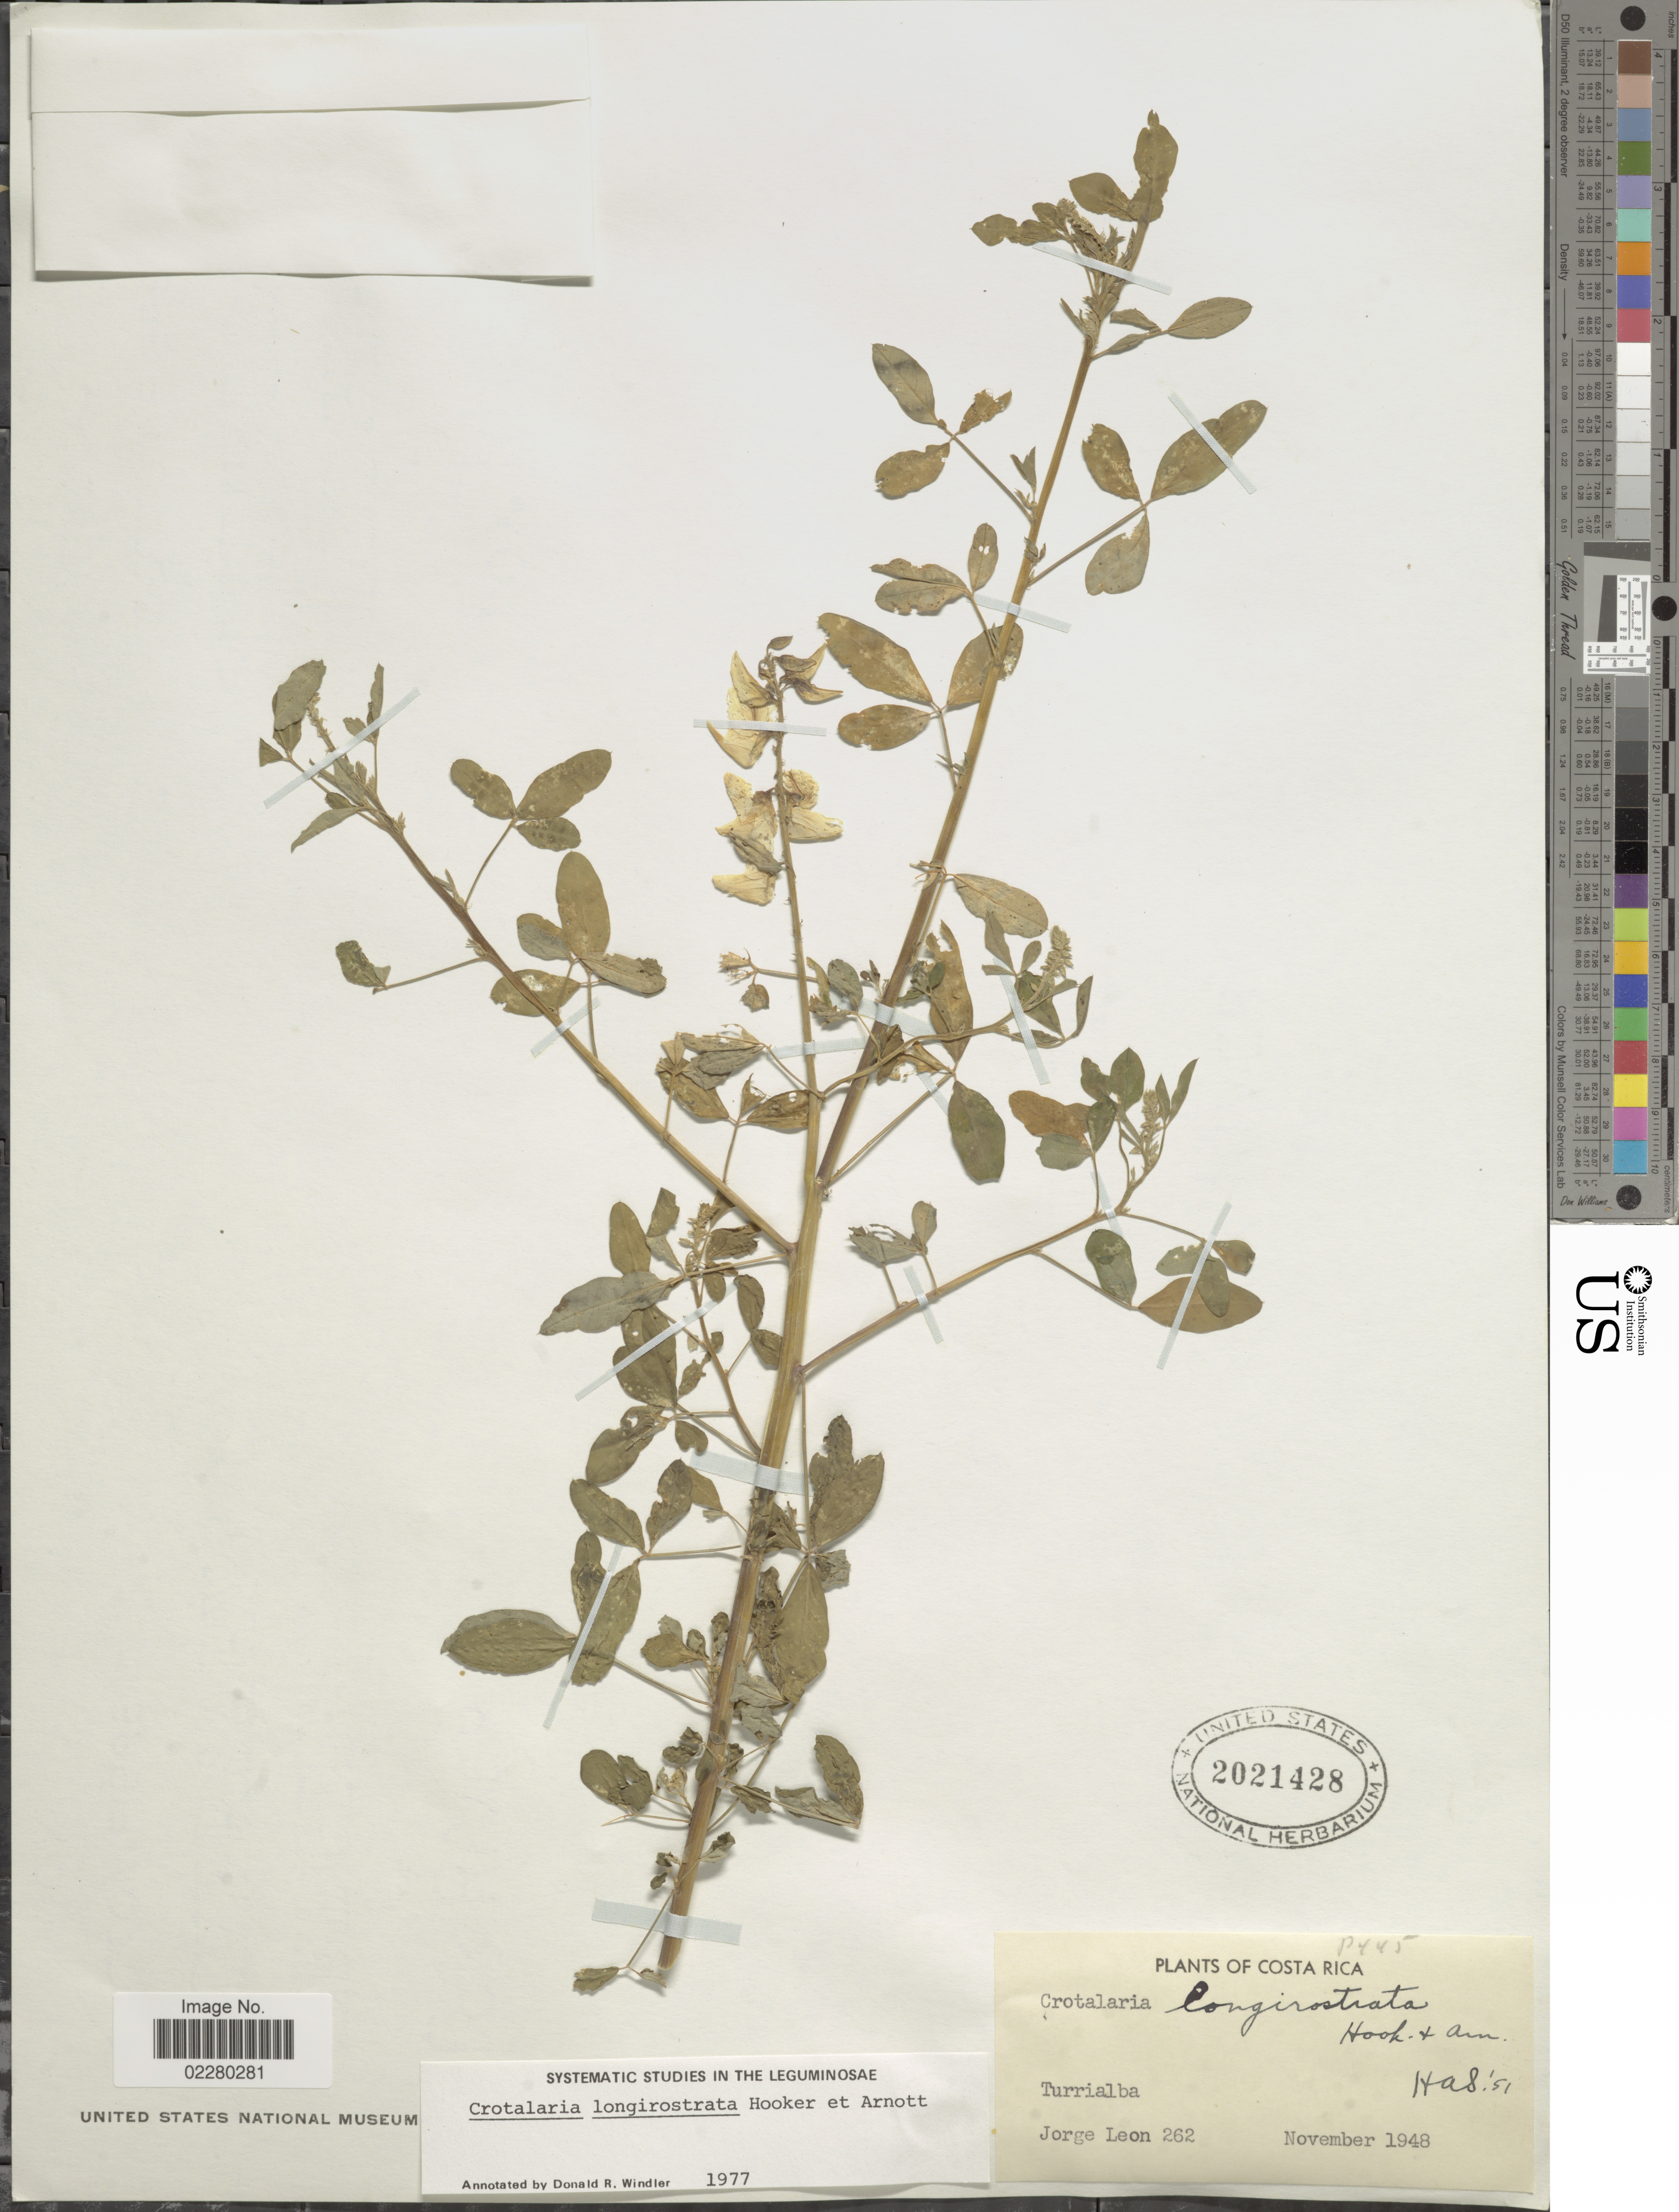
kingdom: Plantae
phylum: Tracheophyta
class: Magnoliopsida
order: Fabales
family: Fabaceae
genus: Crotalaria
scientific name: Crotalaria longirostrata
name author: Hook. & Arn.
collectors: J. León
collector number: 262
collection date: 1948-11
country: Costa Rica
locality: Turrialba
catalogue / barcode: US 2021428